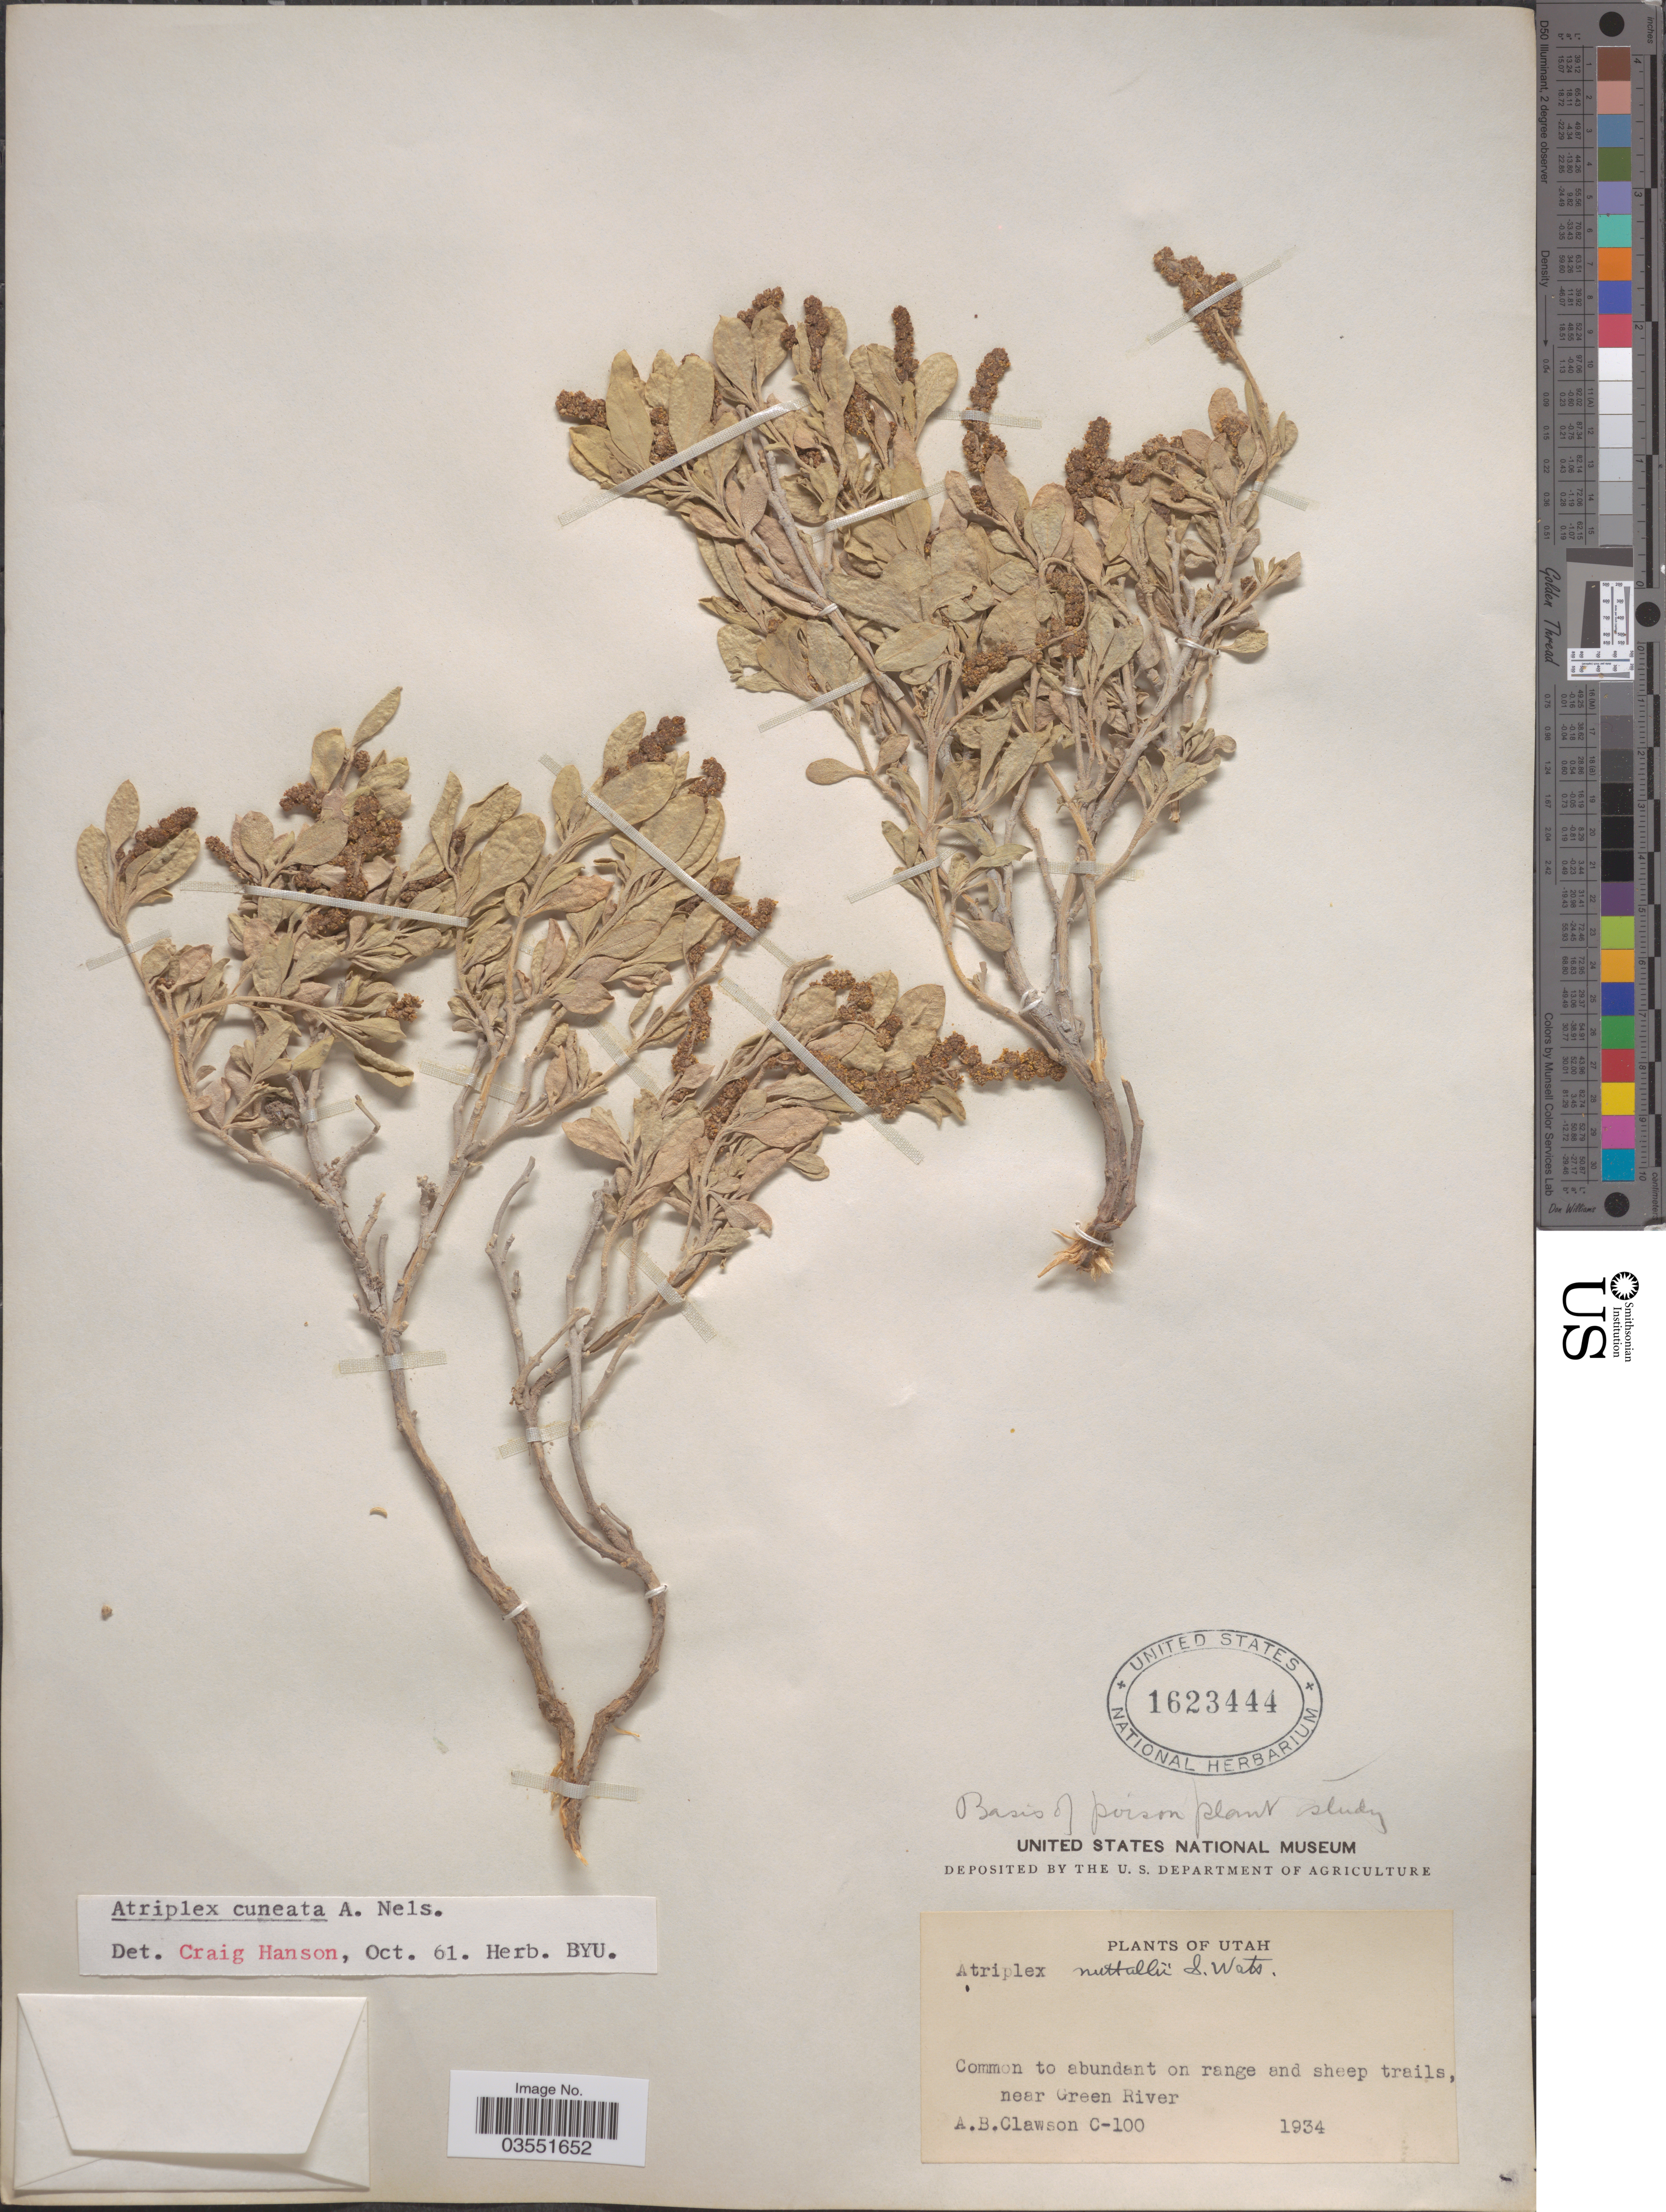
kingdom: Plantae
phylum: Tracheophyta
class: Magnoliopsida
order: Caryophyllales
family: Amaranthaceae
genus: Atriplex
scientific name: Atriplex cuneata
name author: A. Nelson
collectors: A. Clawson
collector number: C-100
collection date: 1934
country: United States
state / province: Utah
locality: Common to abundant on range and sheep trails, near Green River.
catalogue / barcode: US 1623444